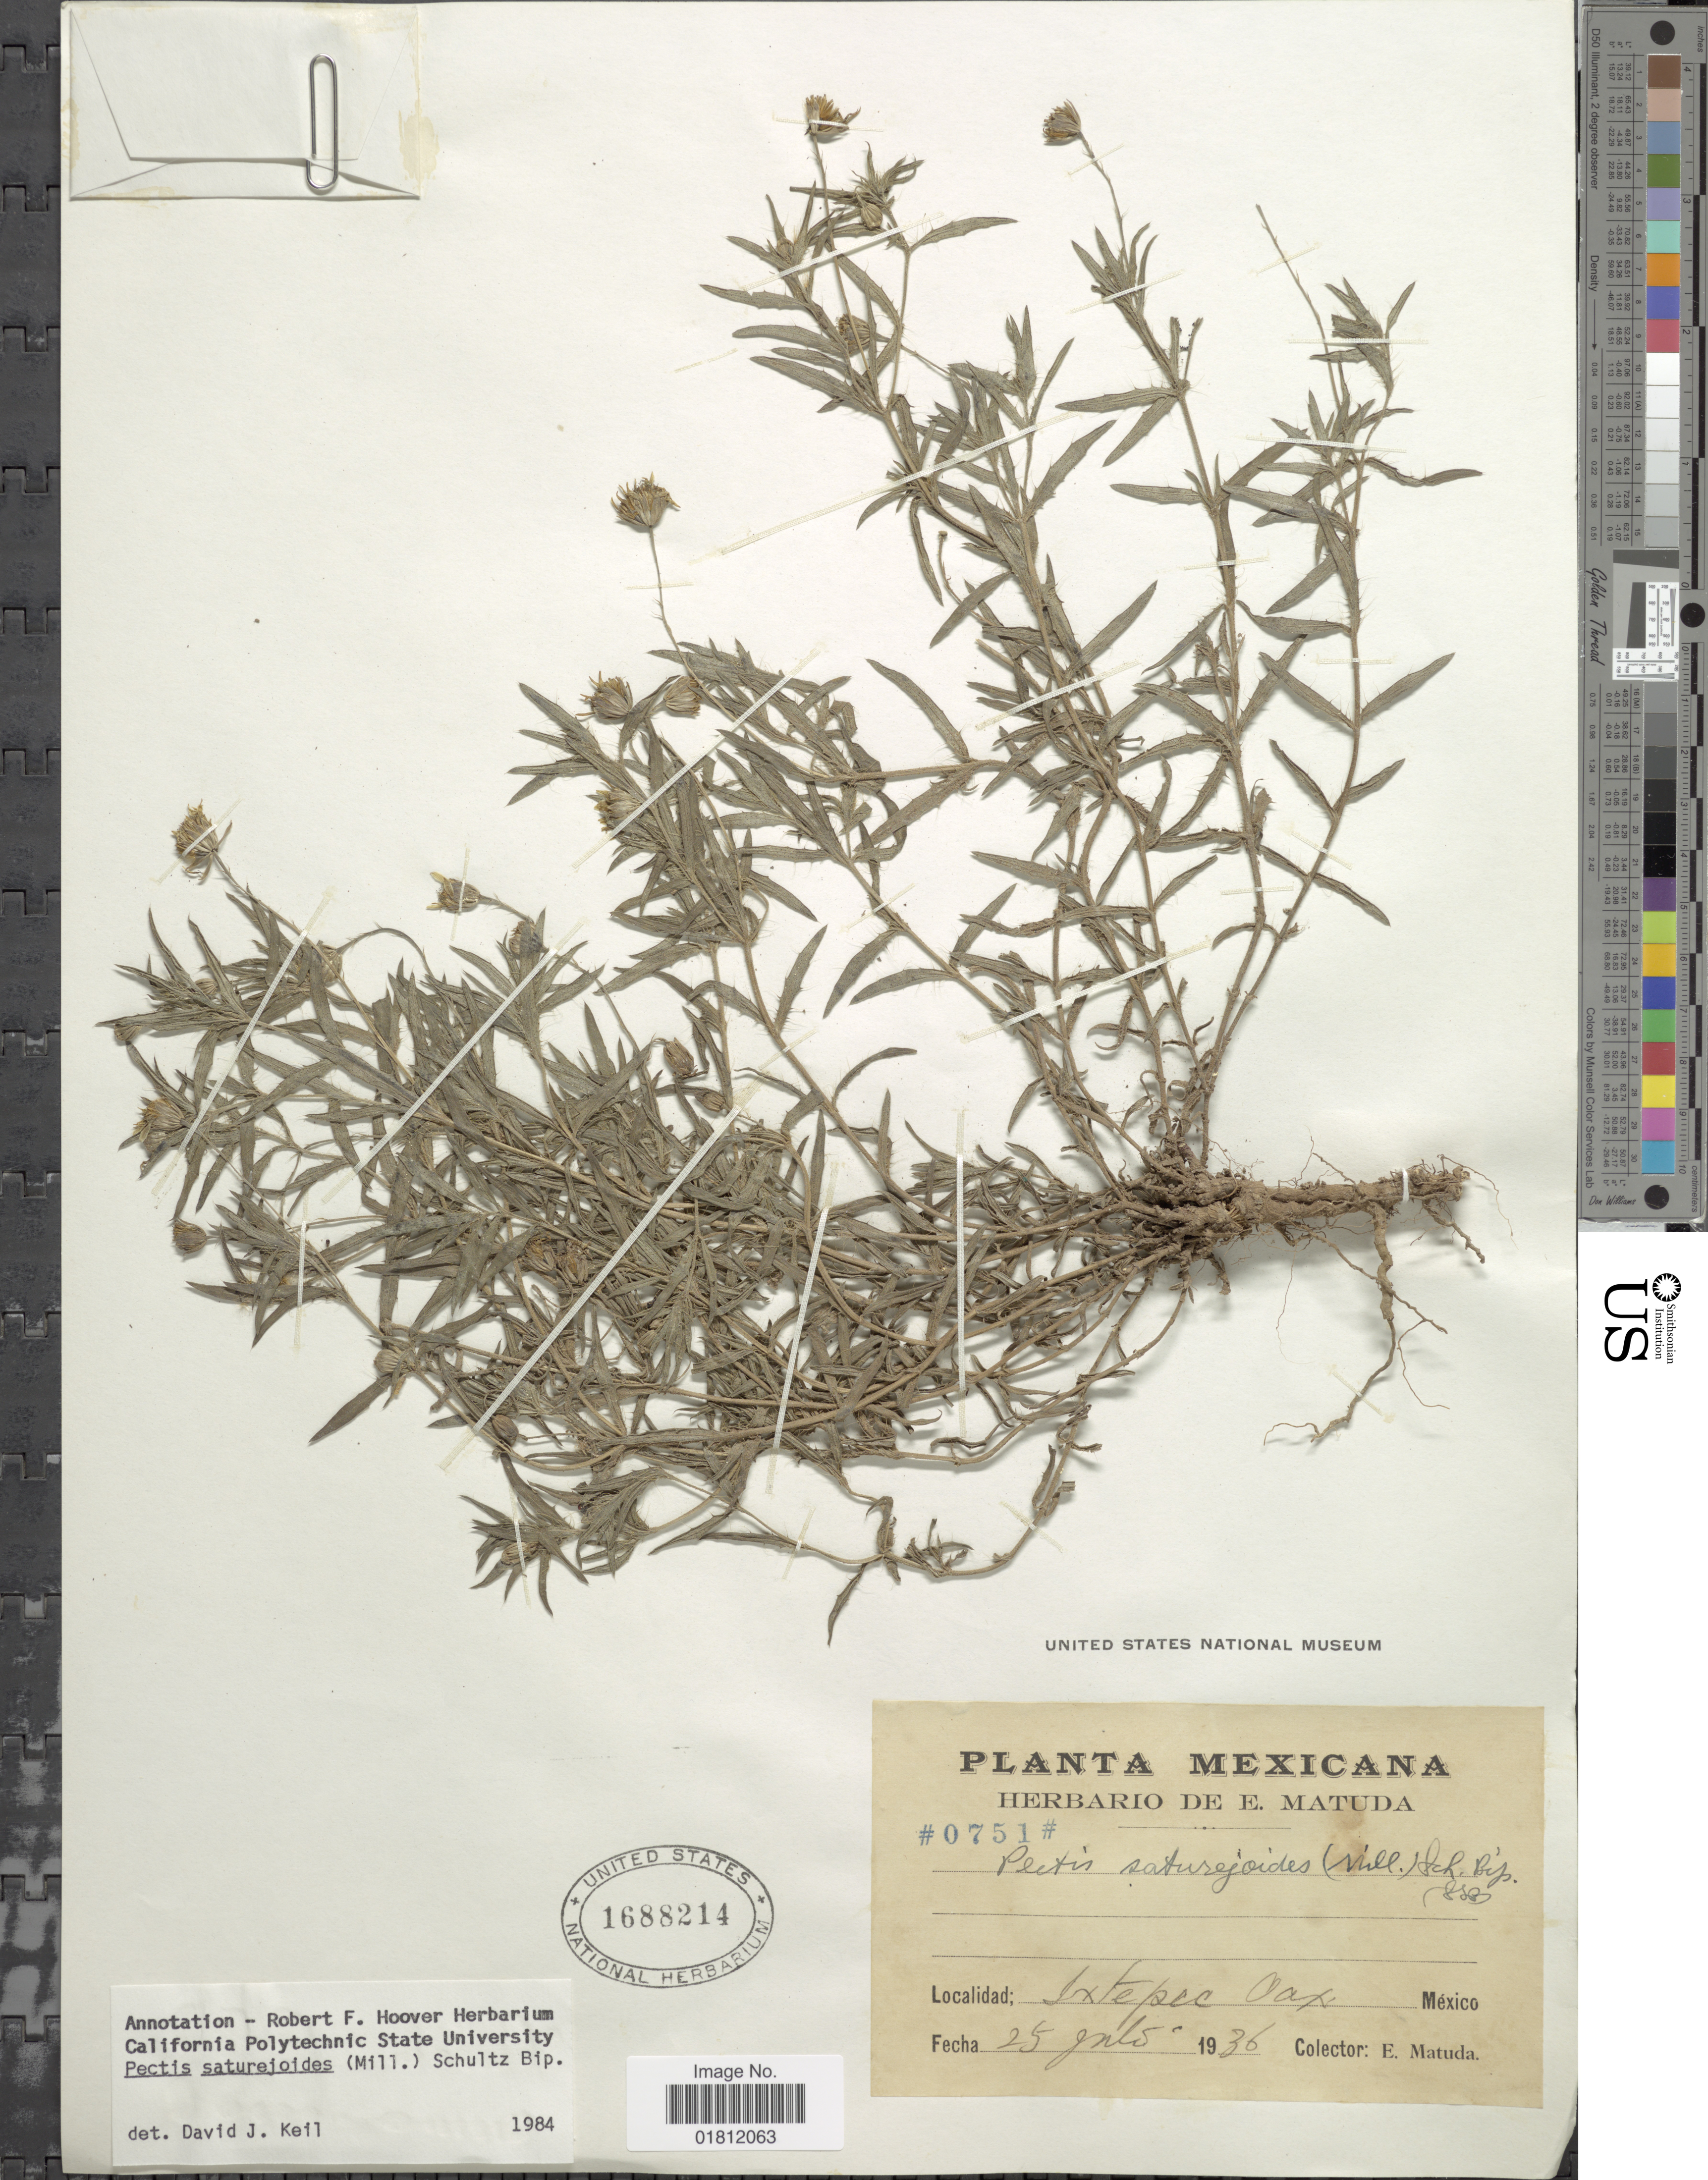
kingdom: Plantae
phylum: Tracheophyta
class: Magnoliopsida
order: Asterales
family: Asteraceae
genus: Pectis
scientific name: Pectis saturejoides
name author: (Mill.) Sch. Bip.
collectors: E. Matuda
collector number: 0751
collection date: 1936-07-25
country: Mexico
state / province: Oaxaca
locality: Ixtepec Oax. Mexico.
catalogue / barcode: US 1688214